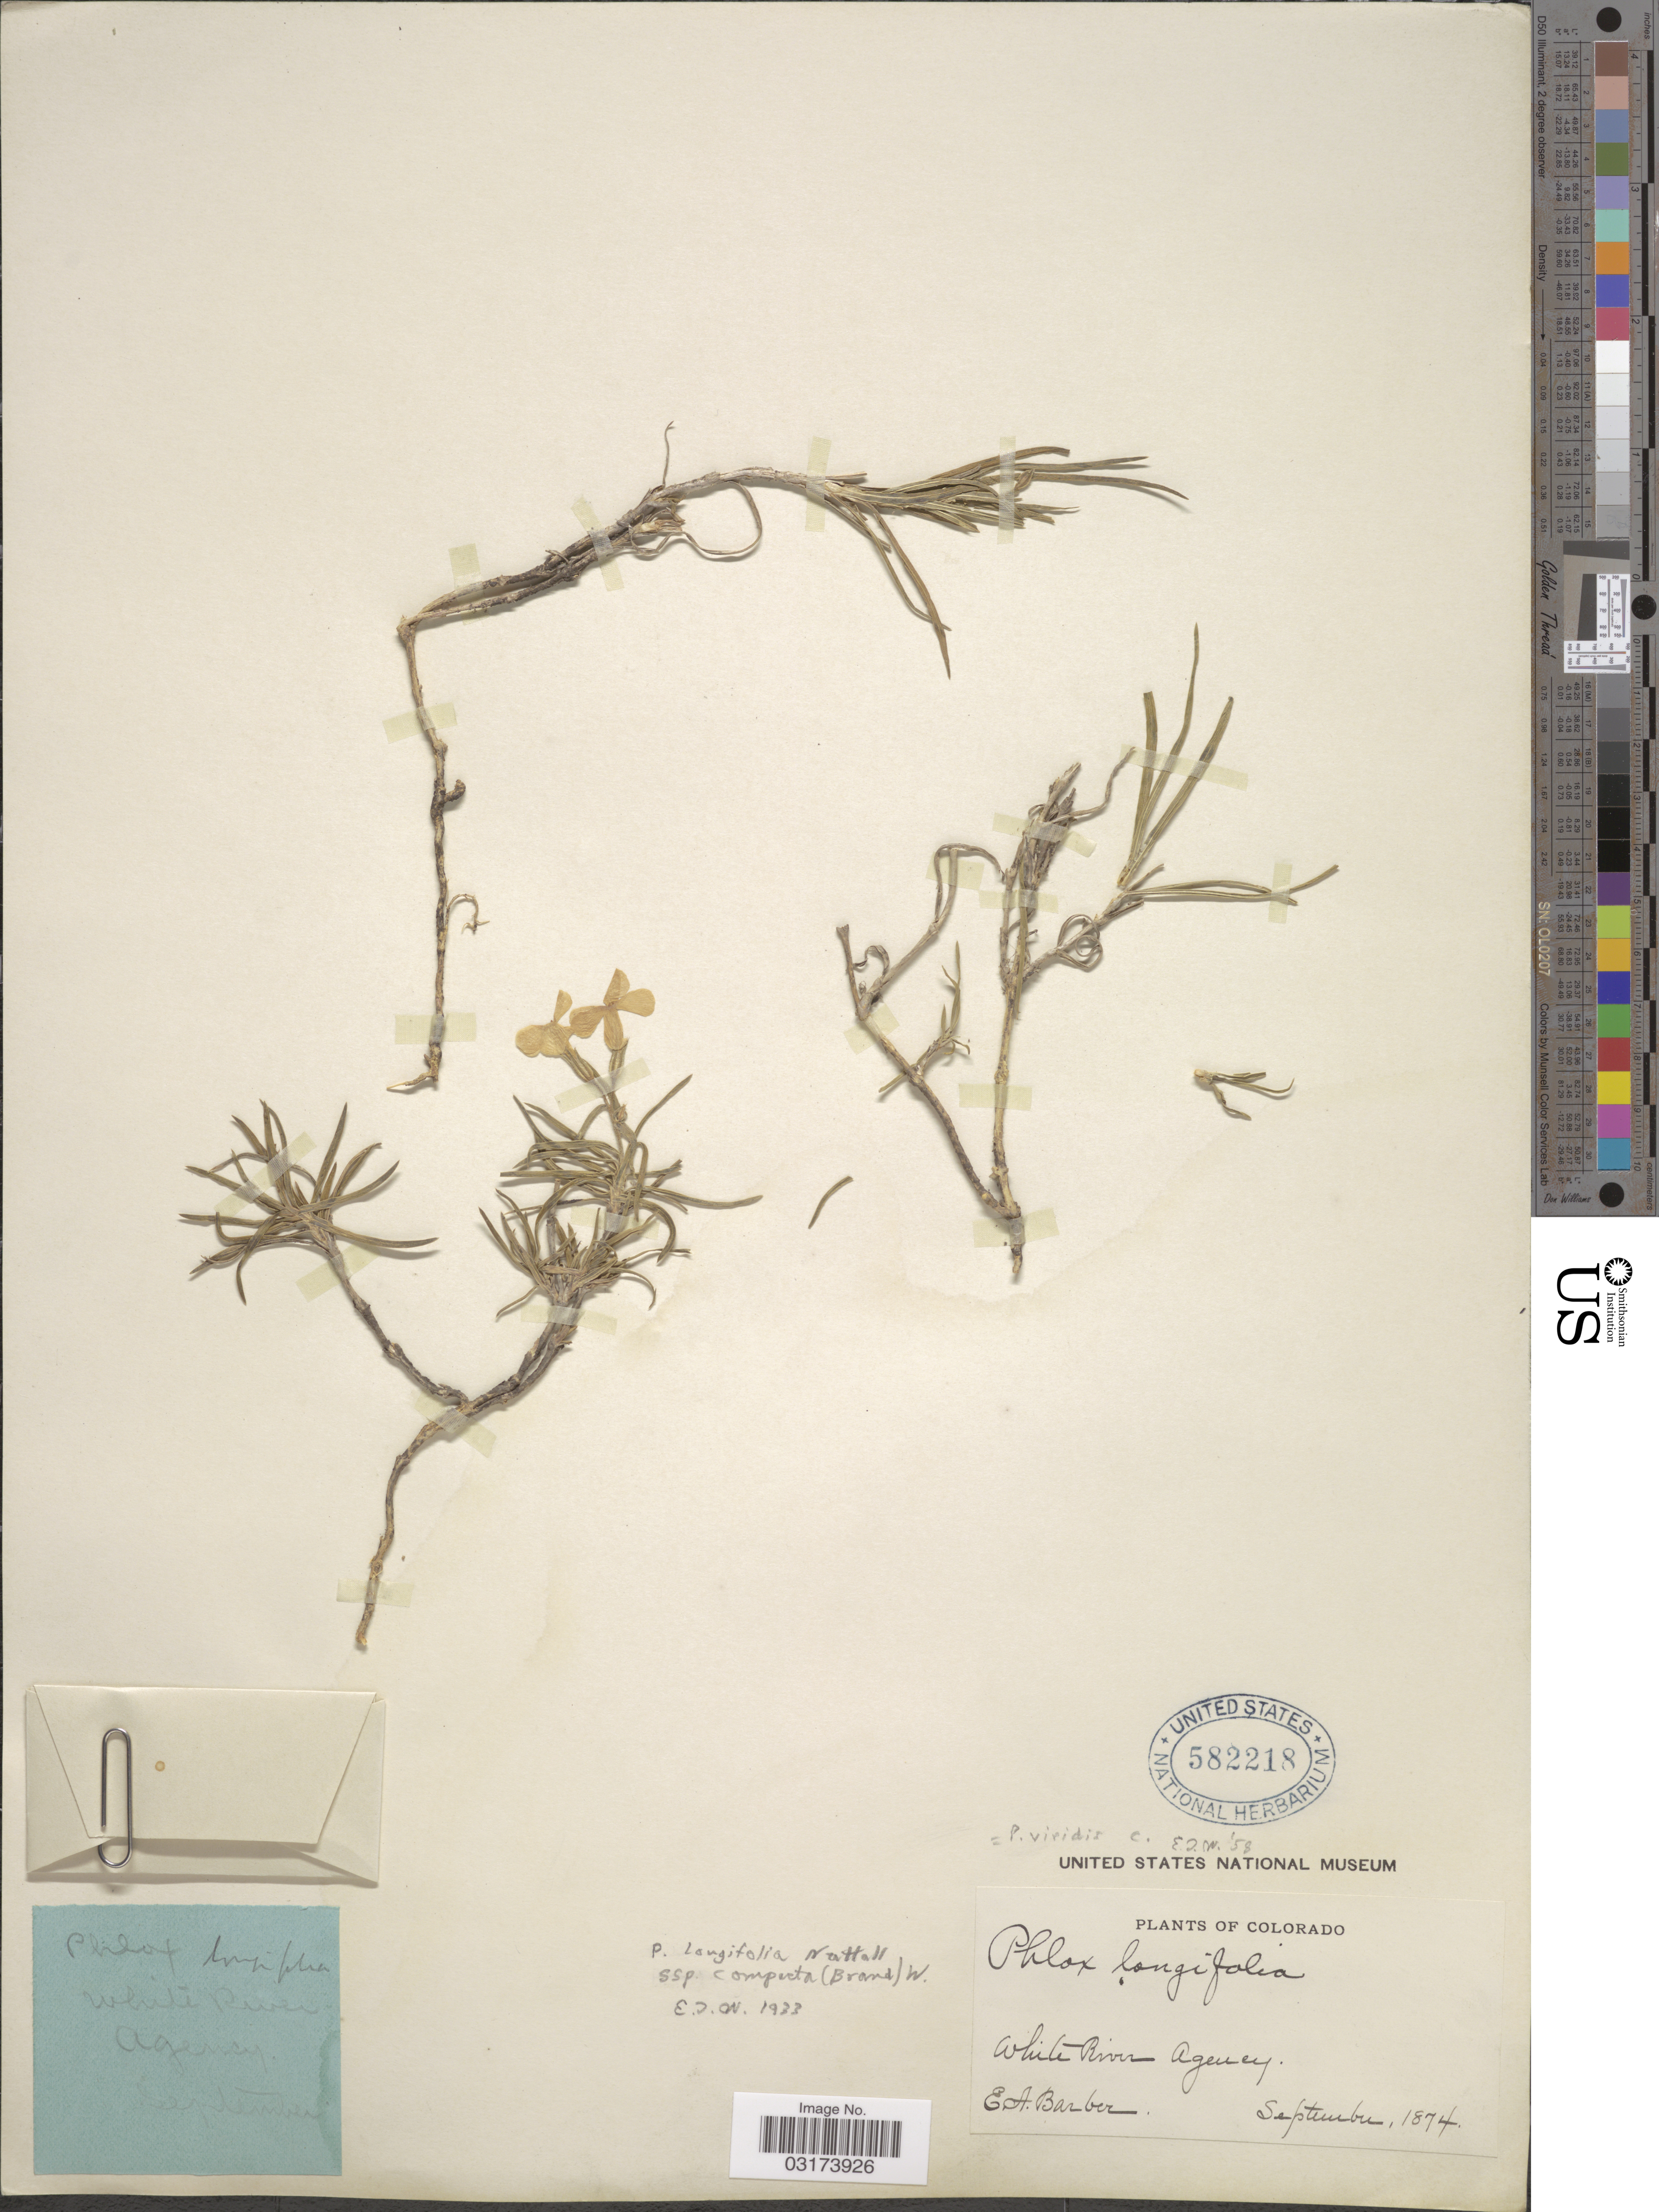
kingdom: Plantae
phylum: Tracheophyta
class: Magnoliopsida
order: Ericales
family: Polemoniaceae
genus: Phlox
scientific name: Phlox longifolia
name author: Nutt.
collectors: E. Barber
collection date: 1874-09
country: United States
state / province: Colorado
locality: White River Agency.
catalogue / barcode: US 582218